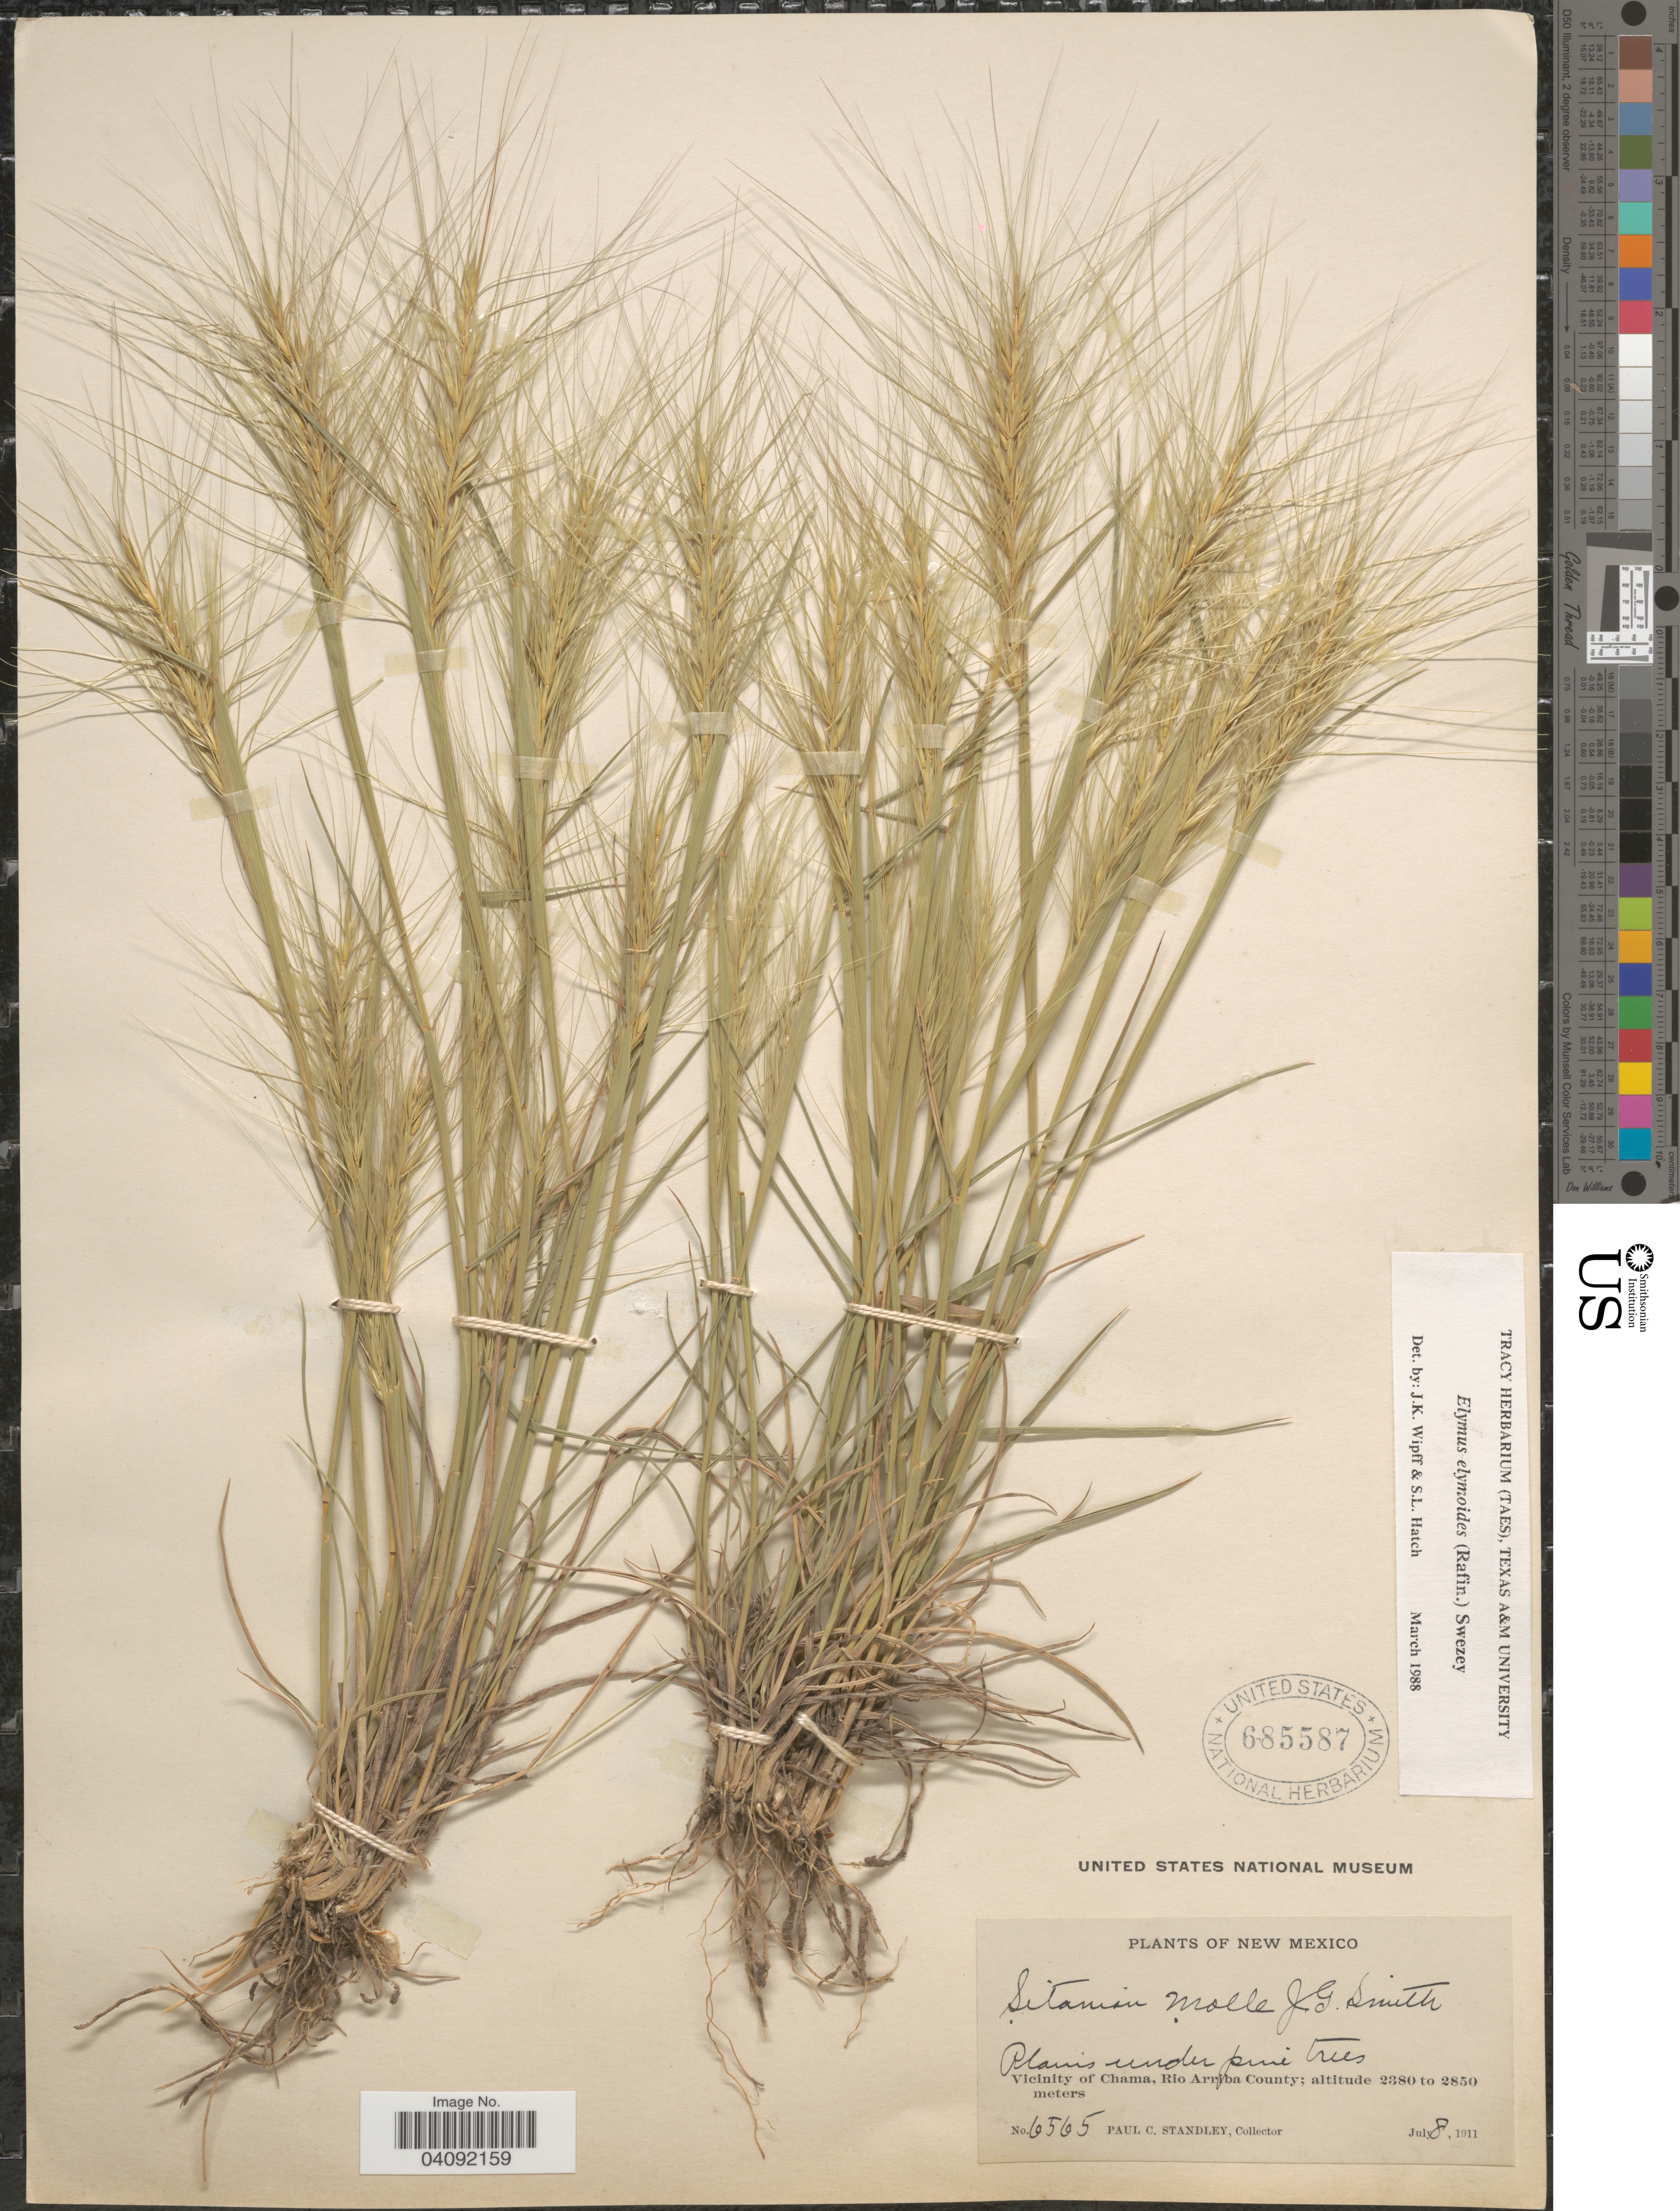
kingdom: Plantae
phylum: Tracheophyta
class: Liliopsida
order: Poales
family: Poaceae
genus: Elymus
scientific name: Elymus elymoides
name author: (Raf.) Swezey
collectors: P. C. Standley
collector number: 6565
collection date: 1911-07-08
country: United States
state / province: New Mexico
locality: Vicinity of Chama, Rio Arriba County.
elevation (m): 2380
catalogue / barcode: US 685587